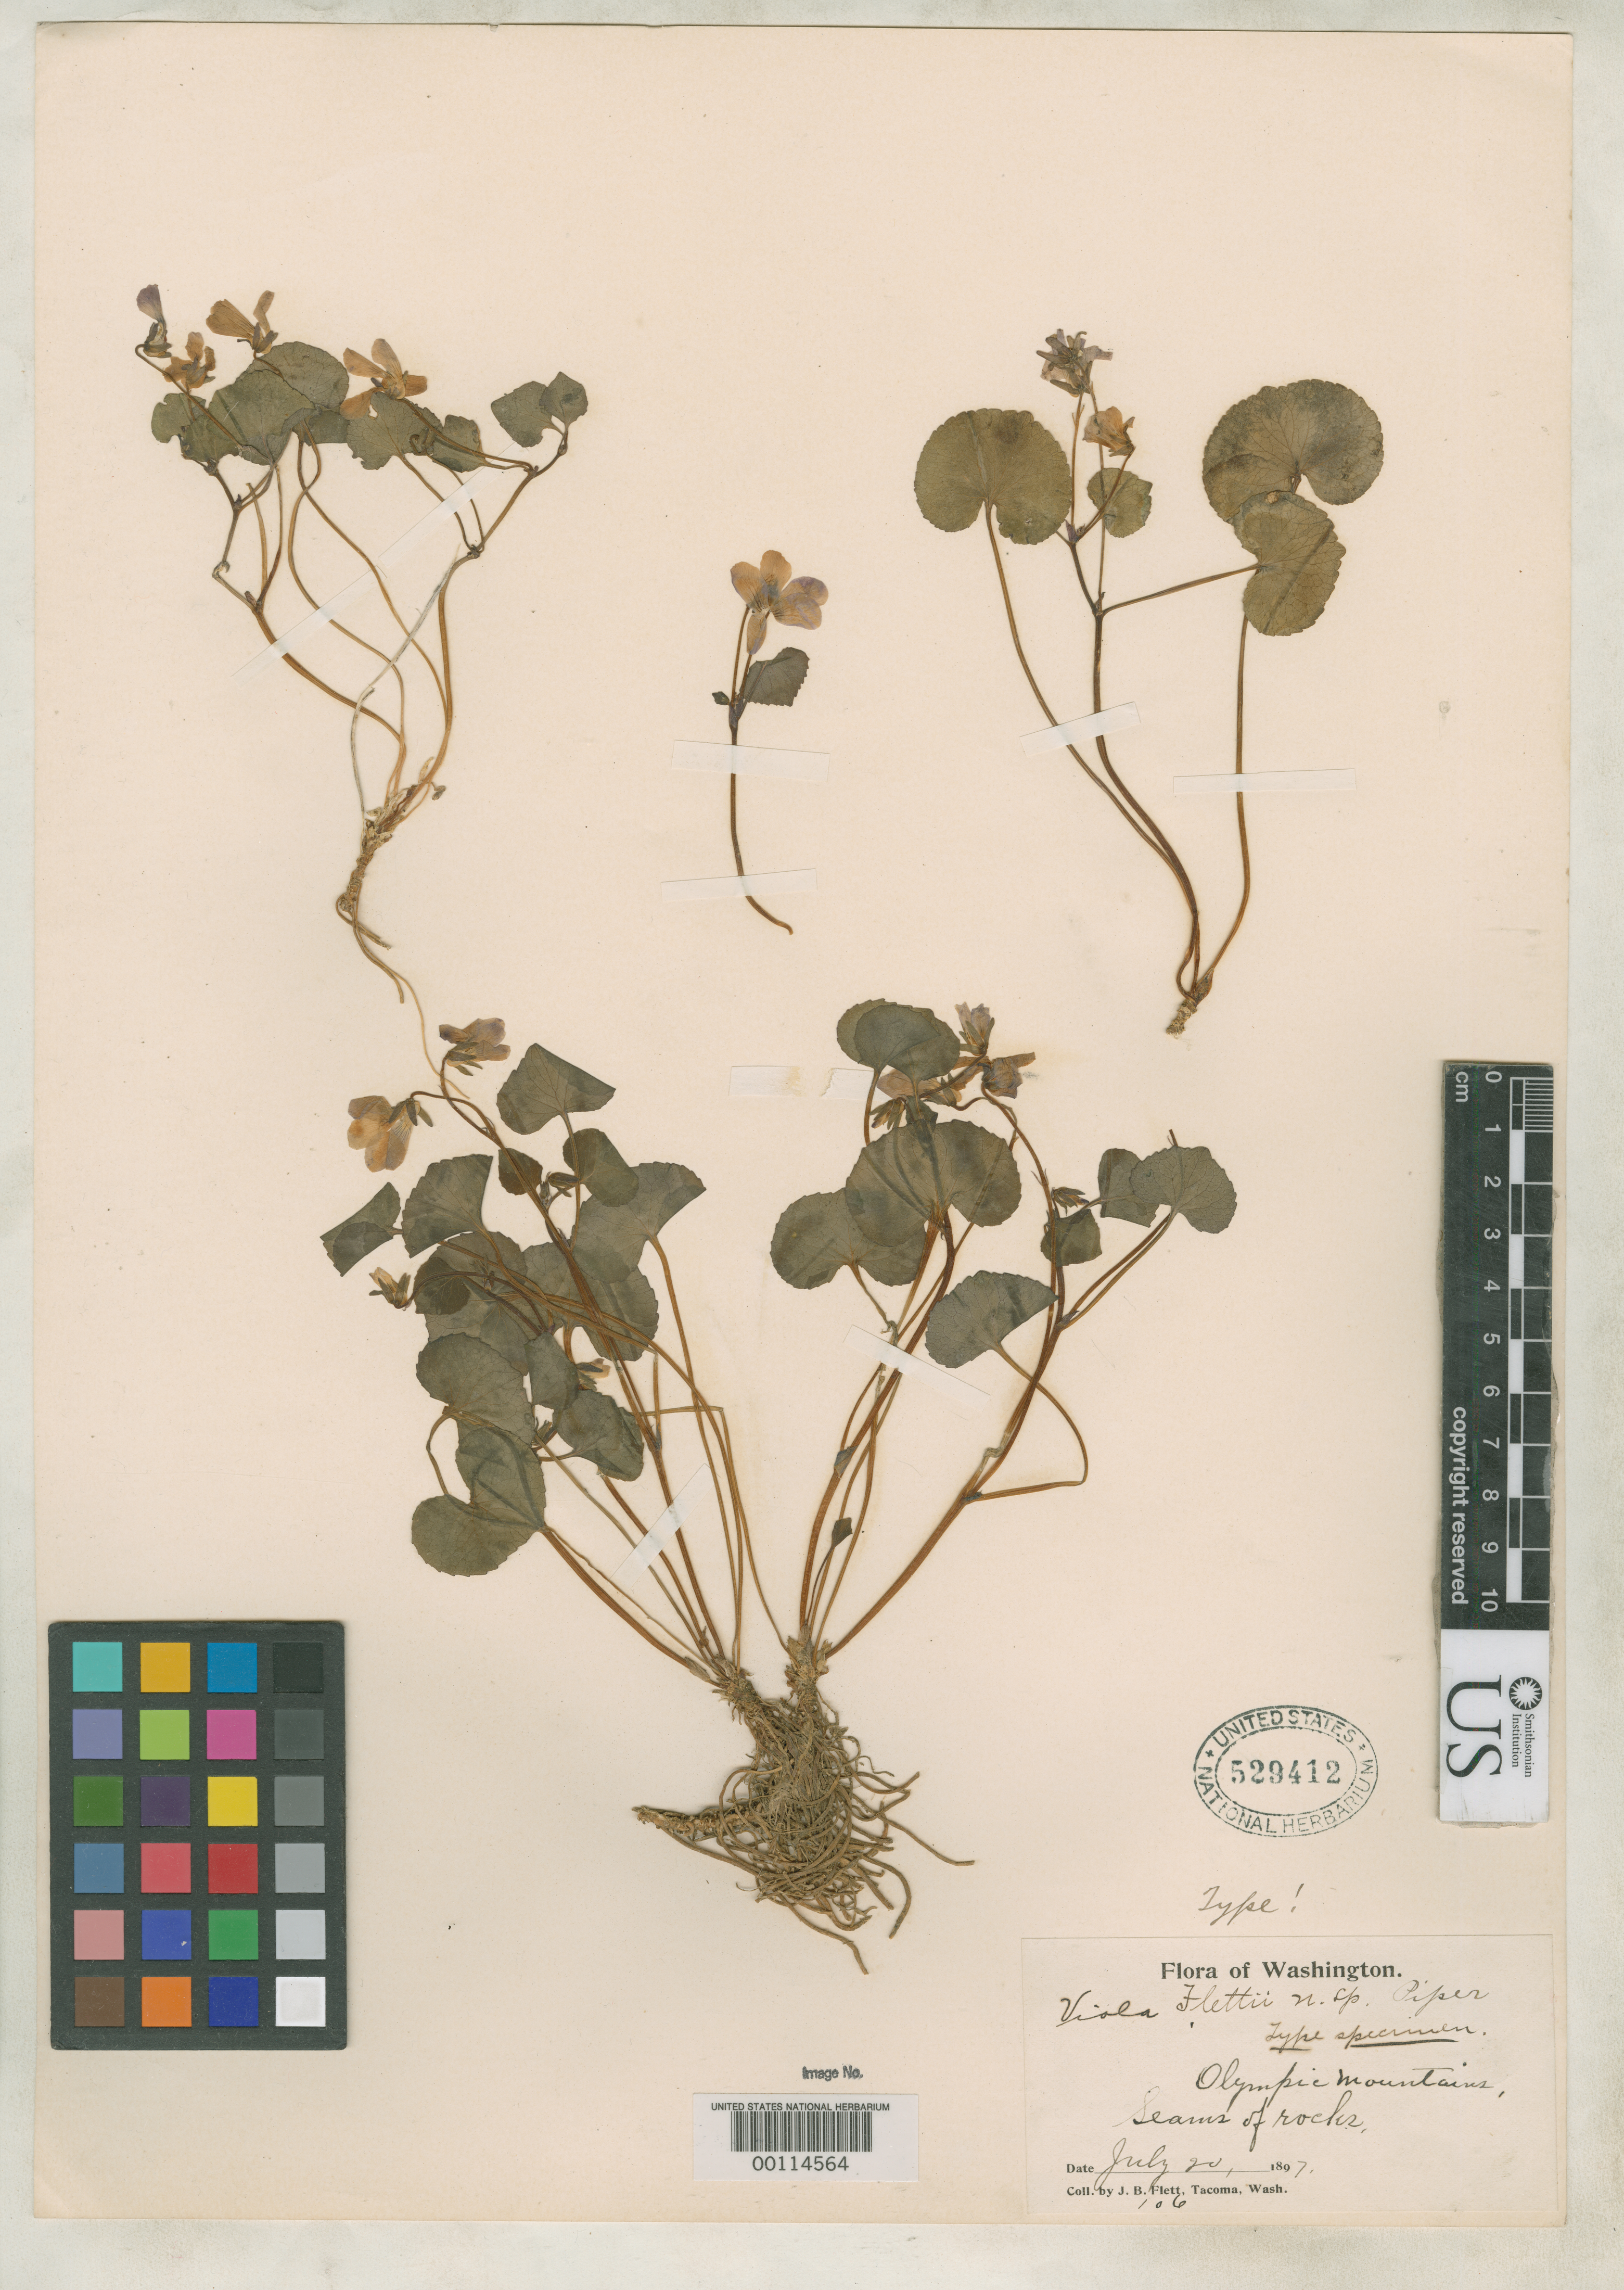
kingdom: Plantae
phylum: Tracheophyta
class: Magnoliopsida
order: Malpighiales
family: Violaceae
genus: Viola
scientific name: Viola flettii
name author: Piper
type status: Holotype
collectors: J. Flett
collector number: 106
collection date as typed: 20 Jul 1897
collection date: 1897-07-20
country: United States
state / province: Washington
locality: Olympic Mts., near Mt. Constance.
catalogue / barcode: US 529412